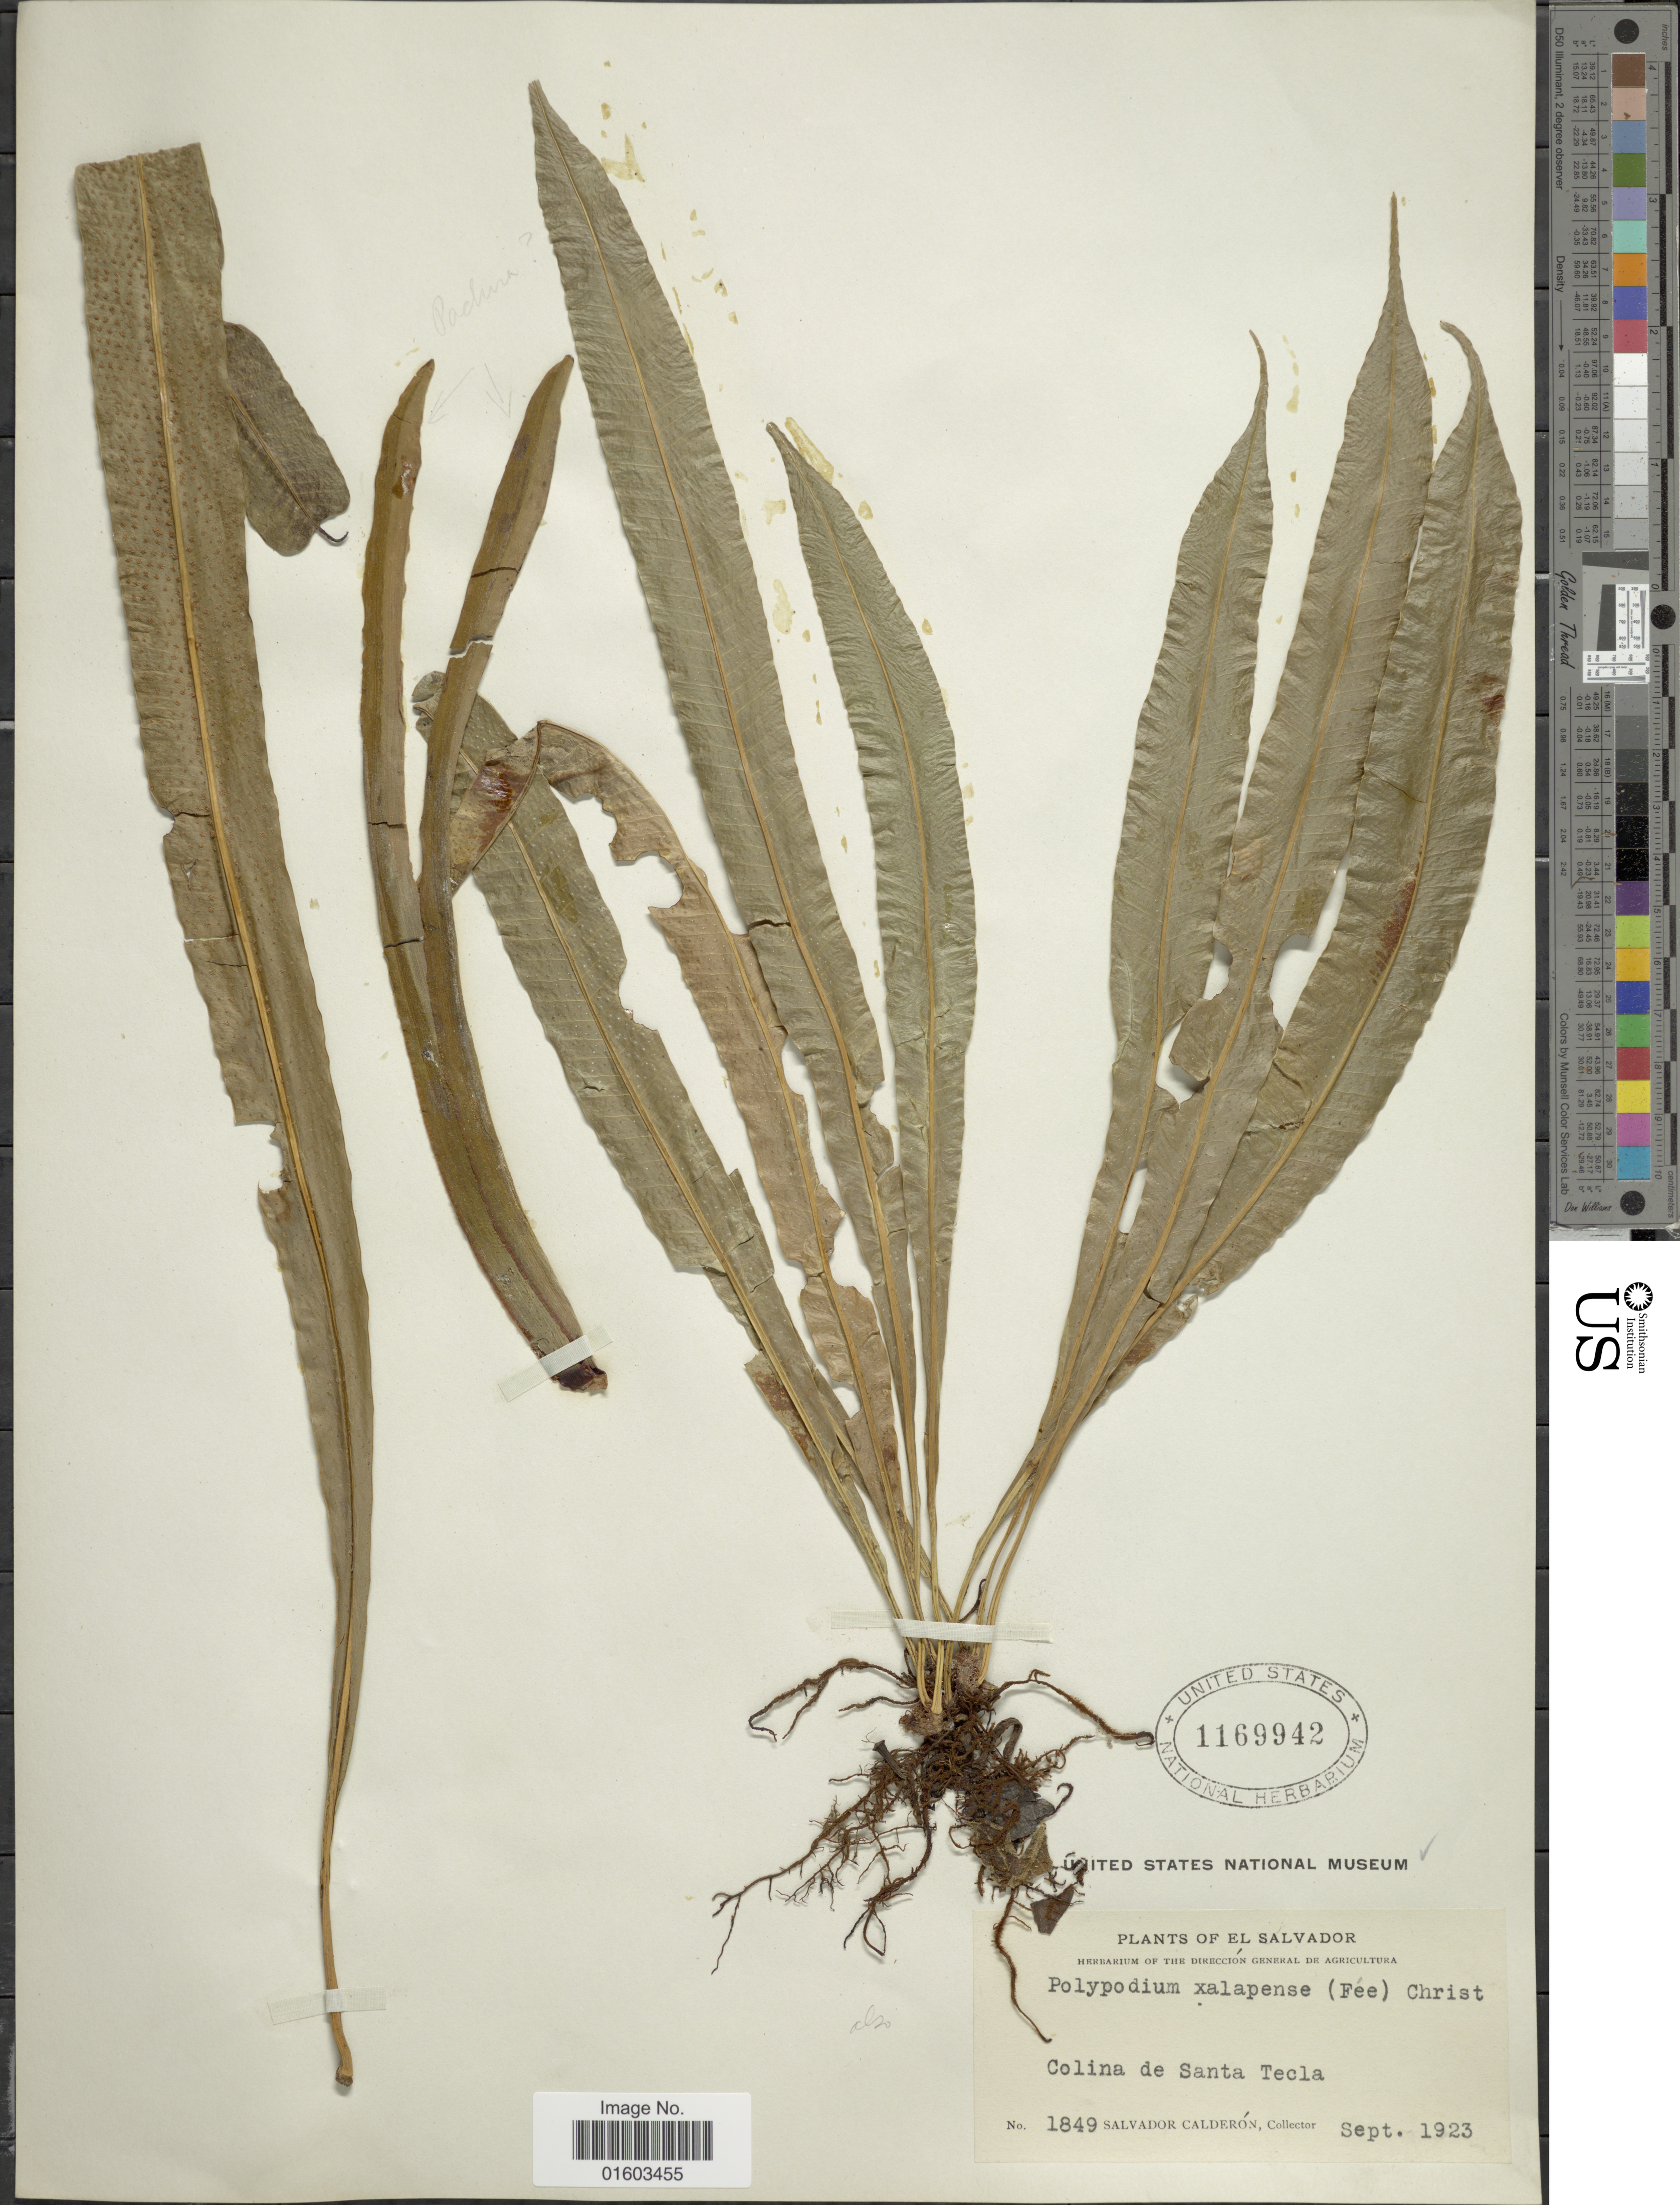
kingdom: Plantae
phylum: Tracheophyta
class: Polypodiopsida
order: Polypodiales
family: Polypodiaceae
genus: Campyloneurum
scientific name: Campyloneurum xalapense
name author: Fée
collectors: S. Calderón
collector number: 1849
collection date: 1923-09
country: El Salvador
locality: Colina de Santa Tecla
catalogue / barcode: US 1169942